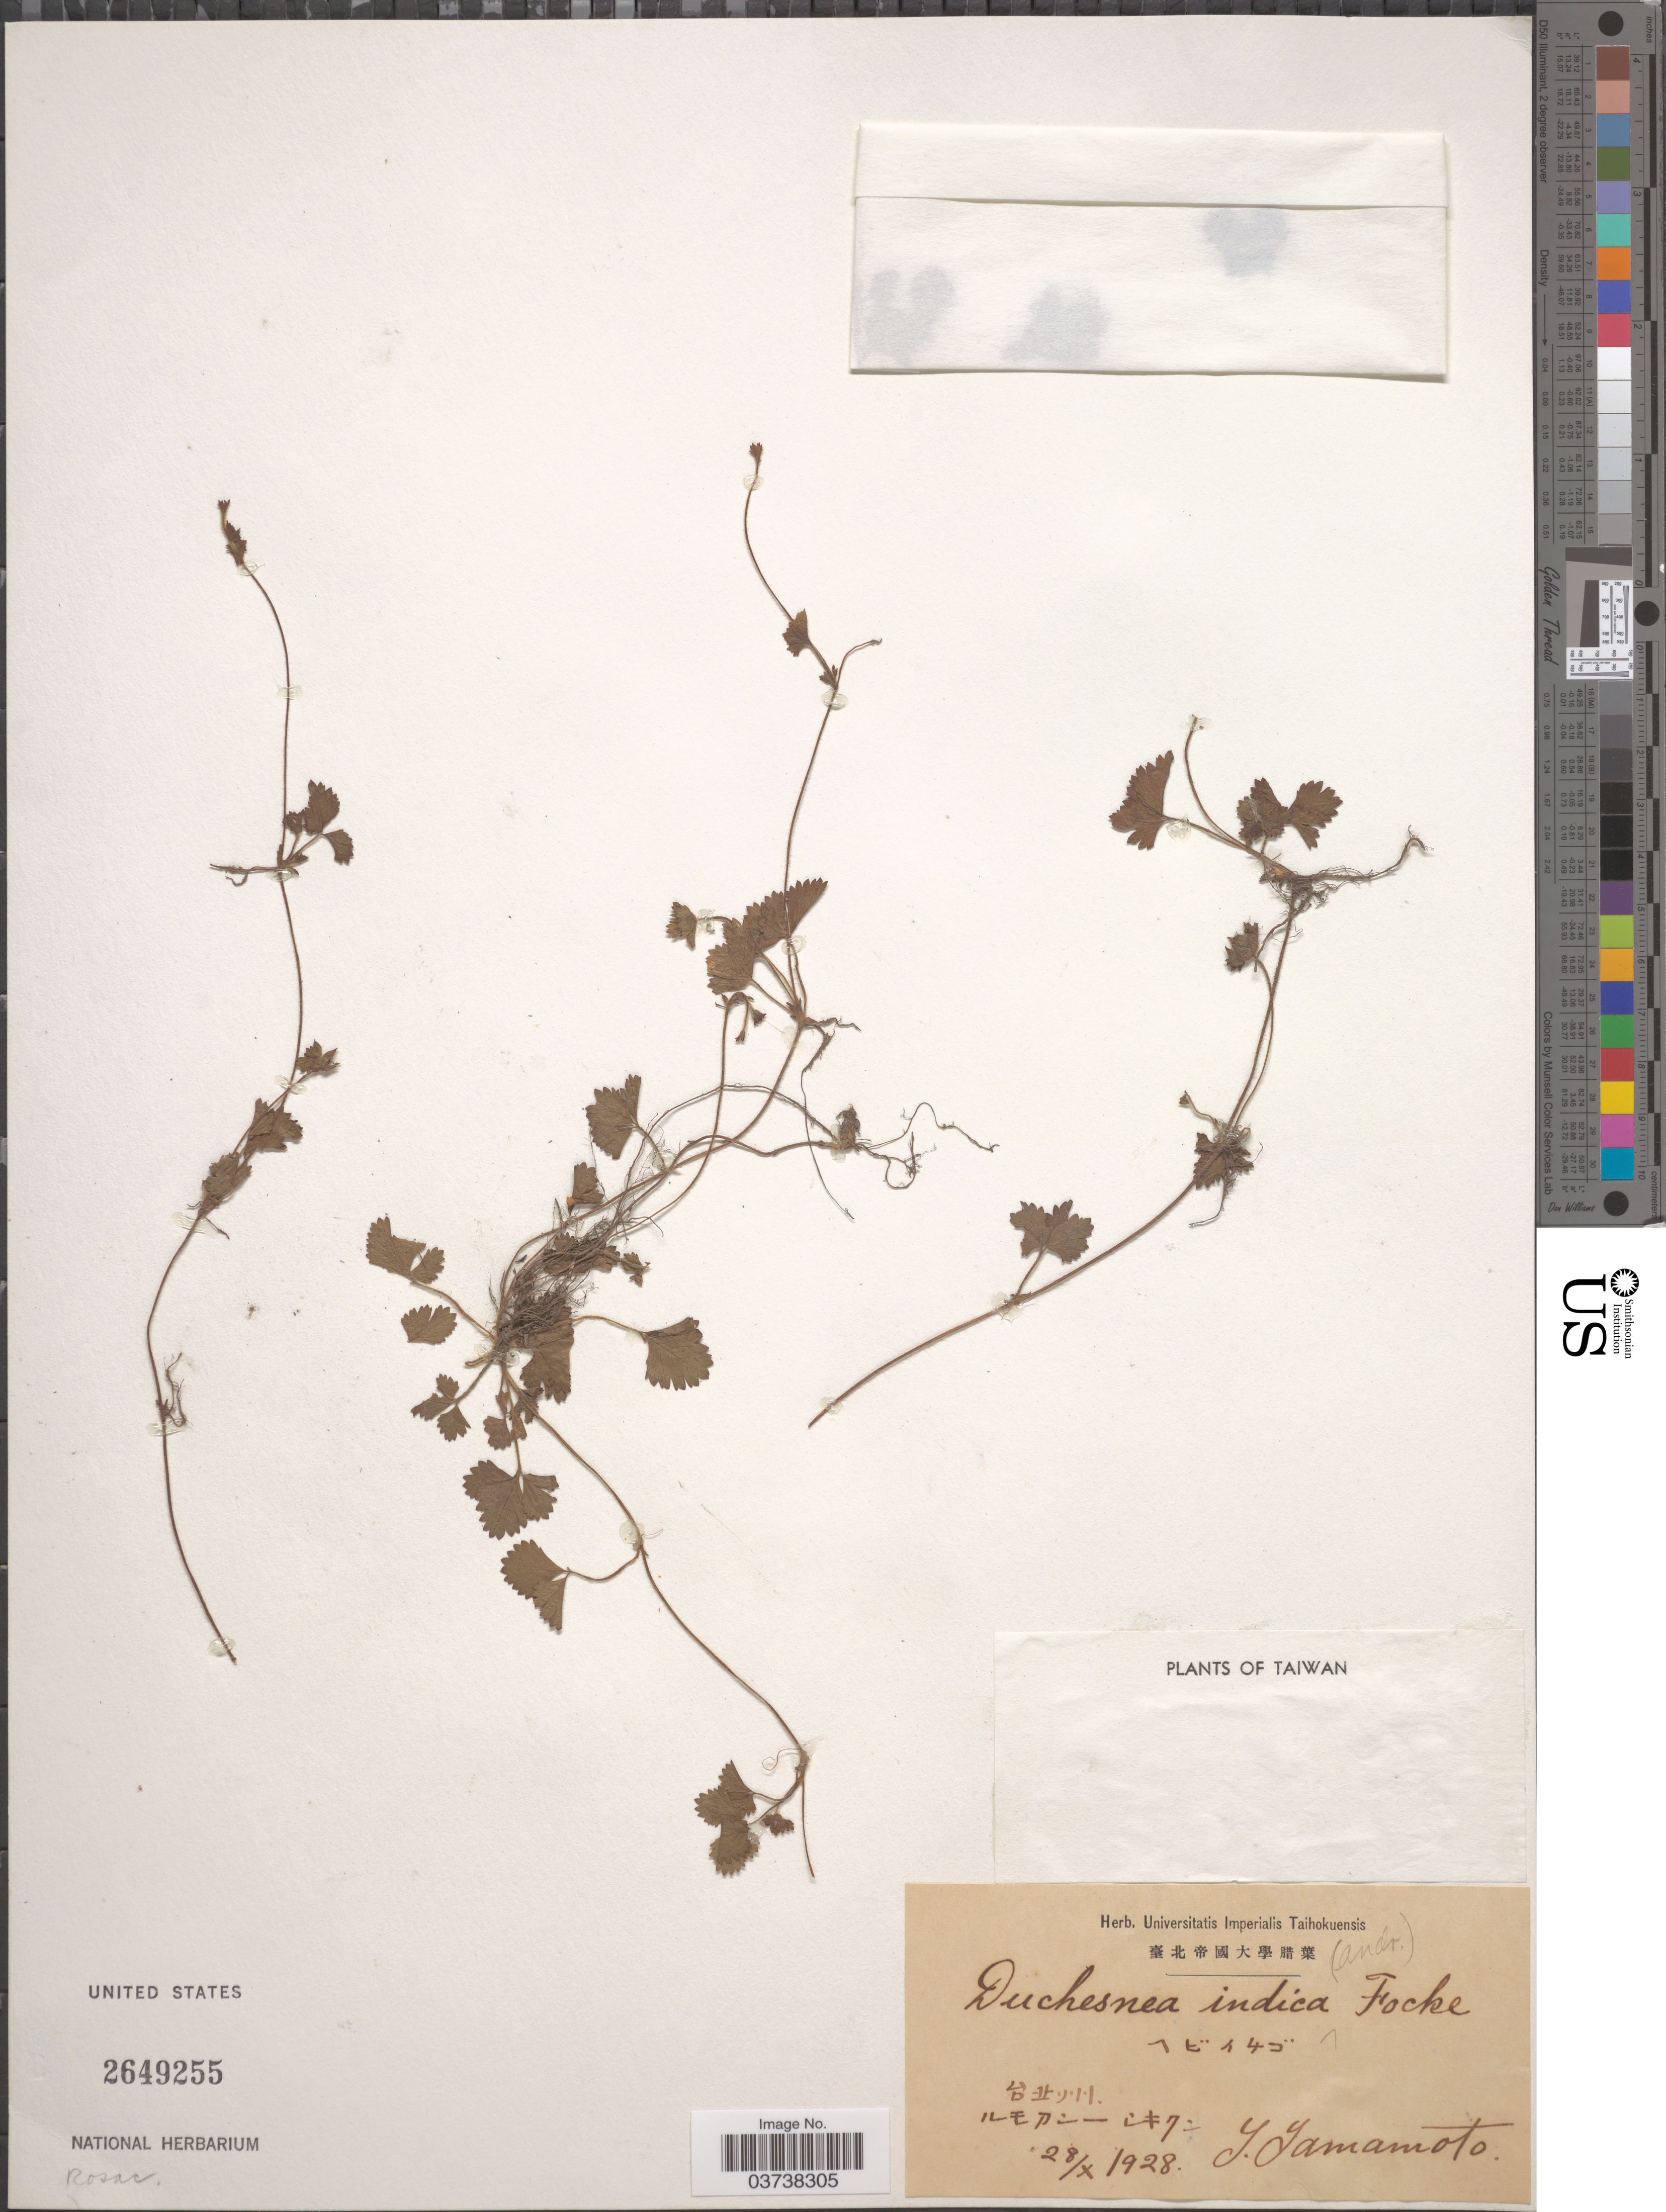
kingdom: Plantae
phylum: Tracheophyta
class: Magnoliopsida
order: Rosales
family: Rosaceae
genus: Potentilla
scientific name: Potentilla indica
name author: (Andrews) Th. Wolf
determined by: Strong, Mark T., (BOT), Smithsonian Institution - National Museum of Natural History (UNITED STATES)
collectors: Y. Yamamoto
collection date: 1928-10-28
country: Taiwan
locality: X.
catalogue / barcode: US 2649255